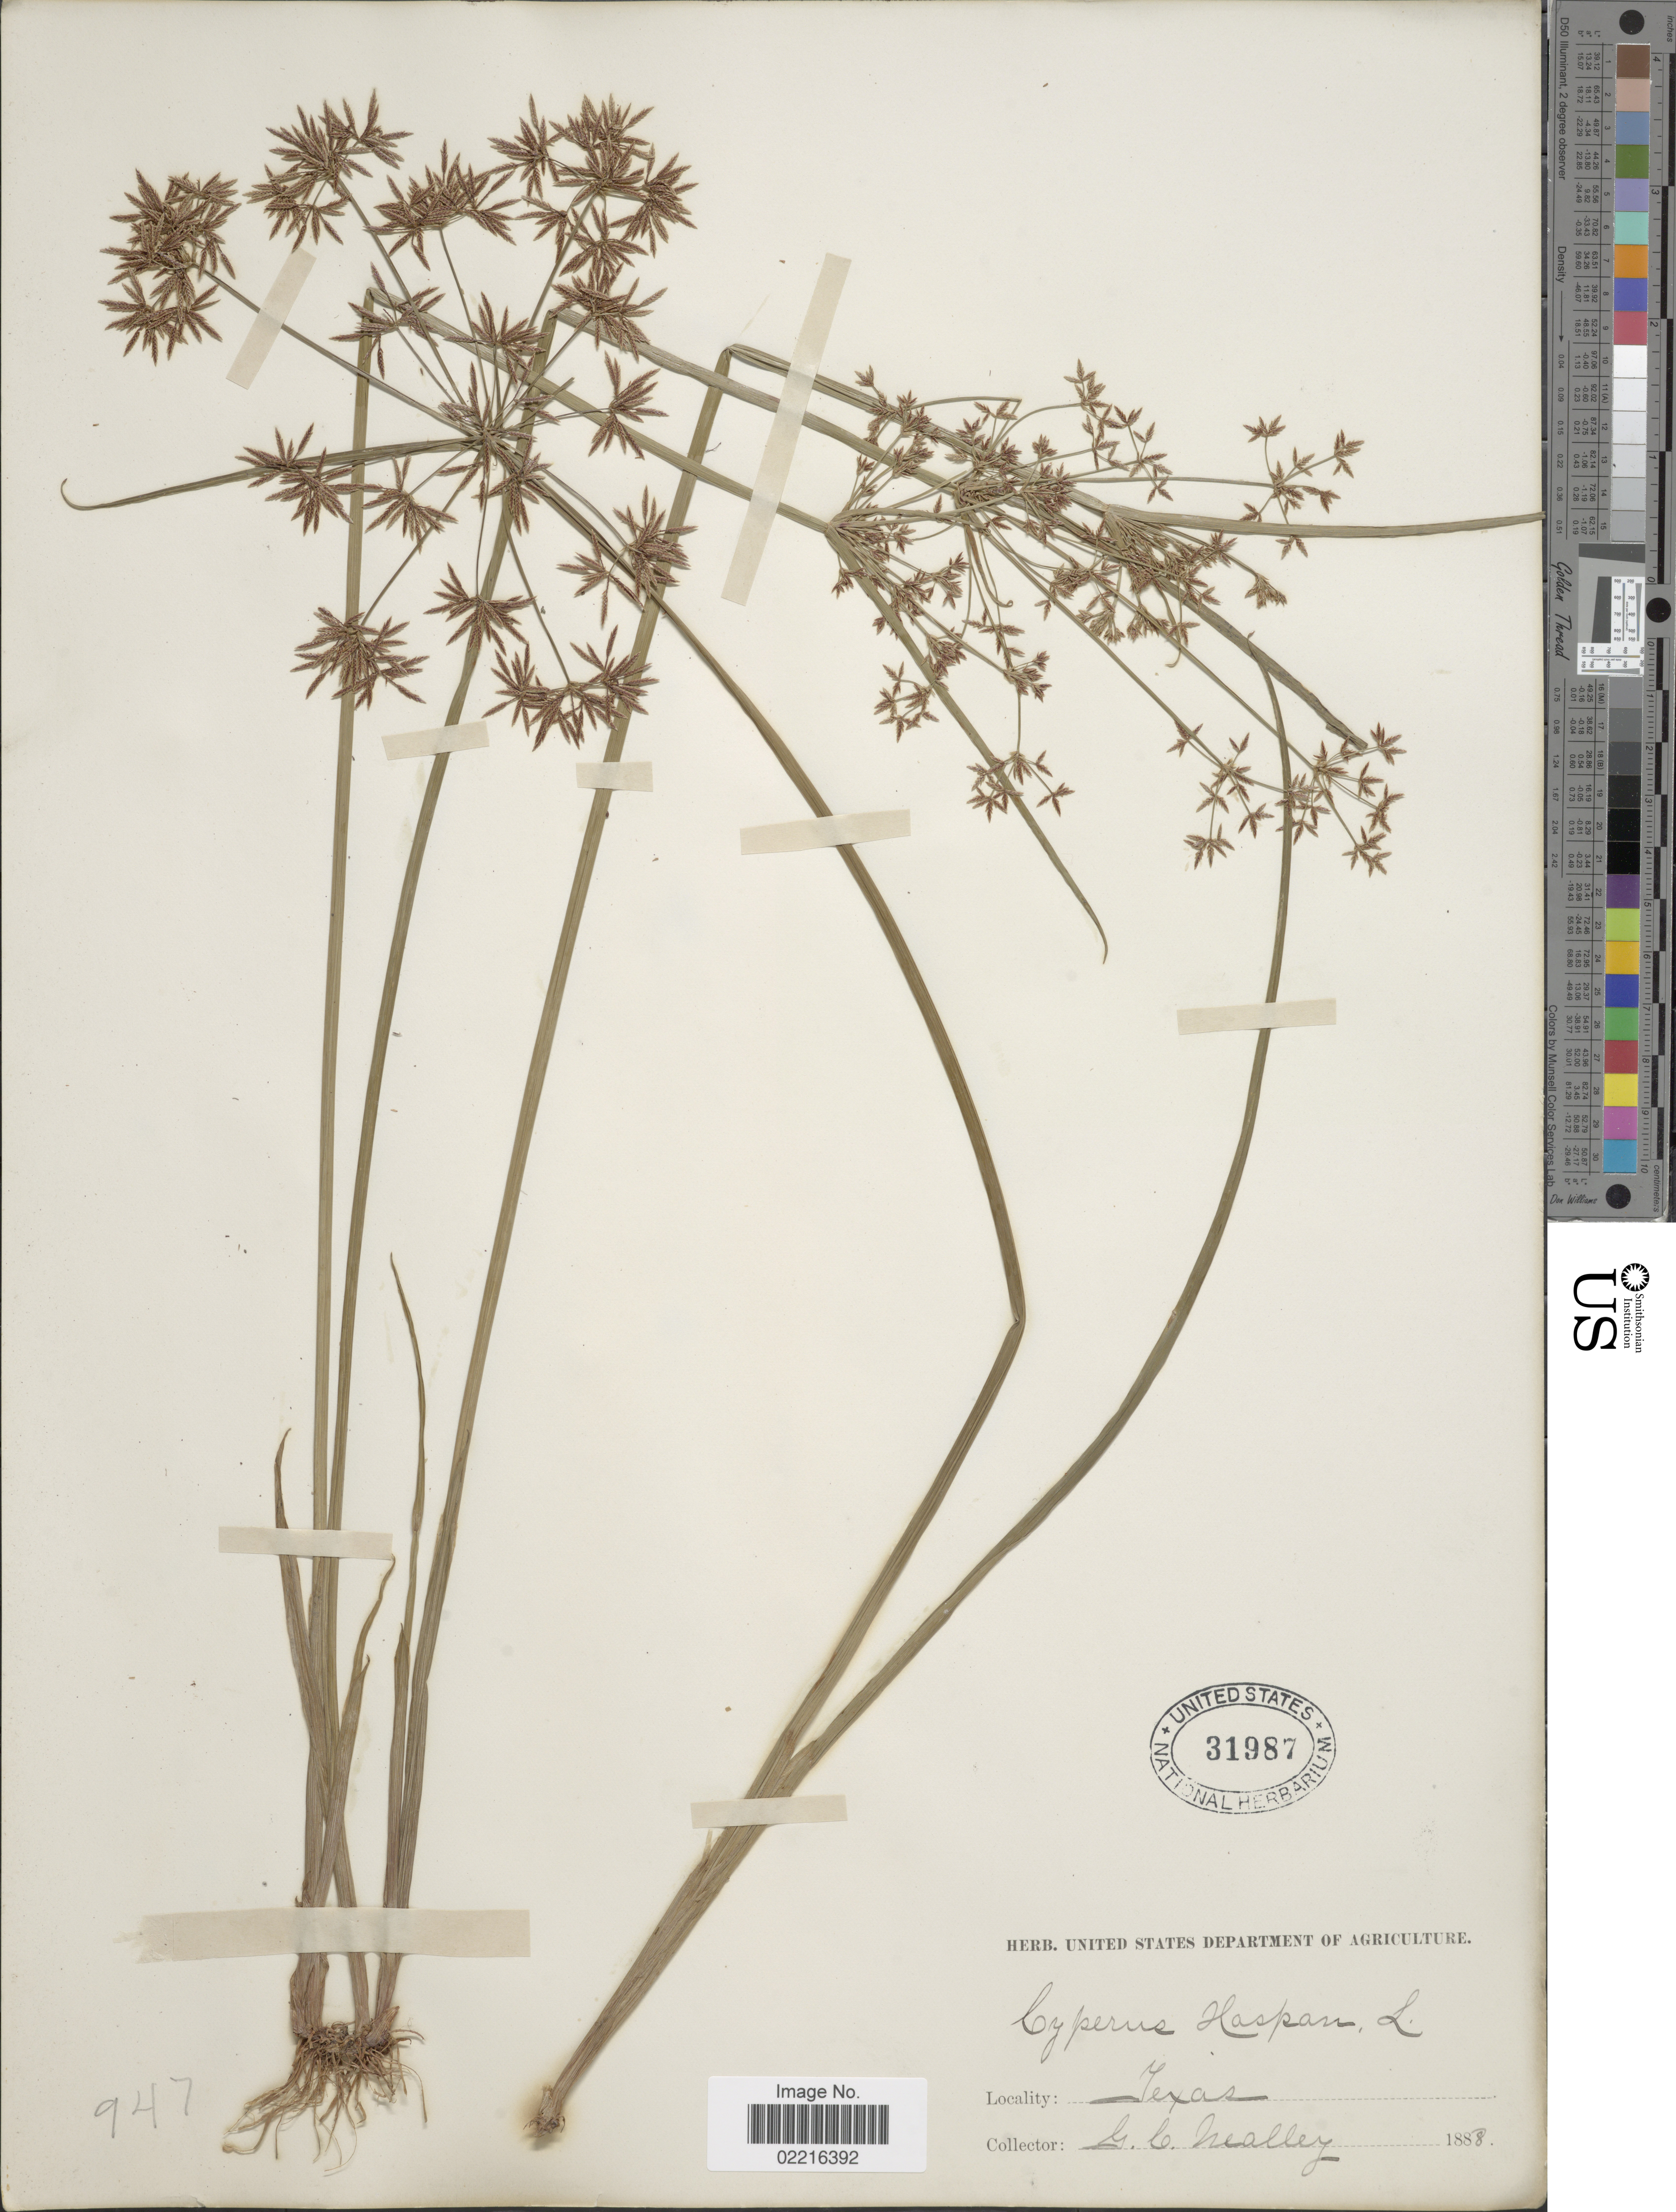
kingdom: Plantae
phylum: Tracheophyta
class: Liliopsida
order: Poales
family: Cyperaceae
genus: Cyperus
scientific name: Cyperus haspan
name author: L.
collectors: G. C. Nealley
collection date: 1888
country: United States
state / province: Texas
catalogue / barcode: US 31987